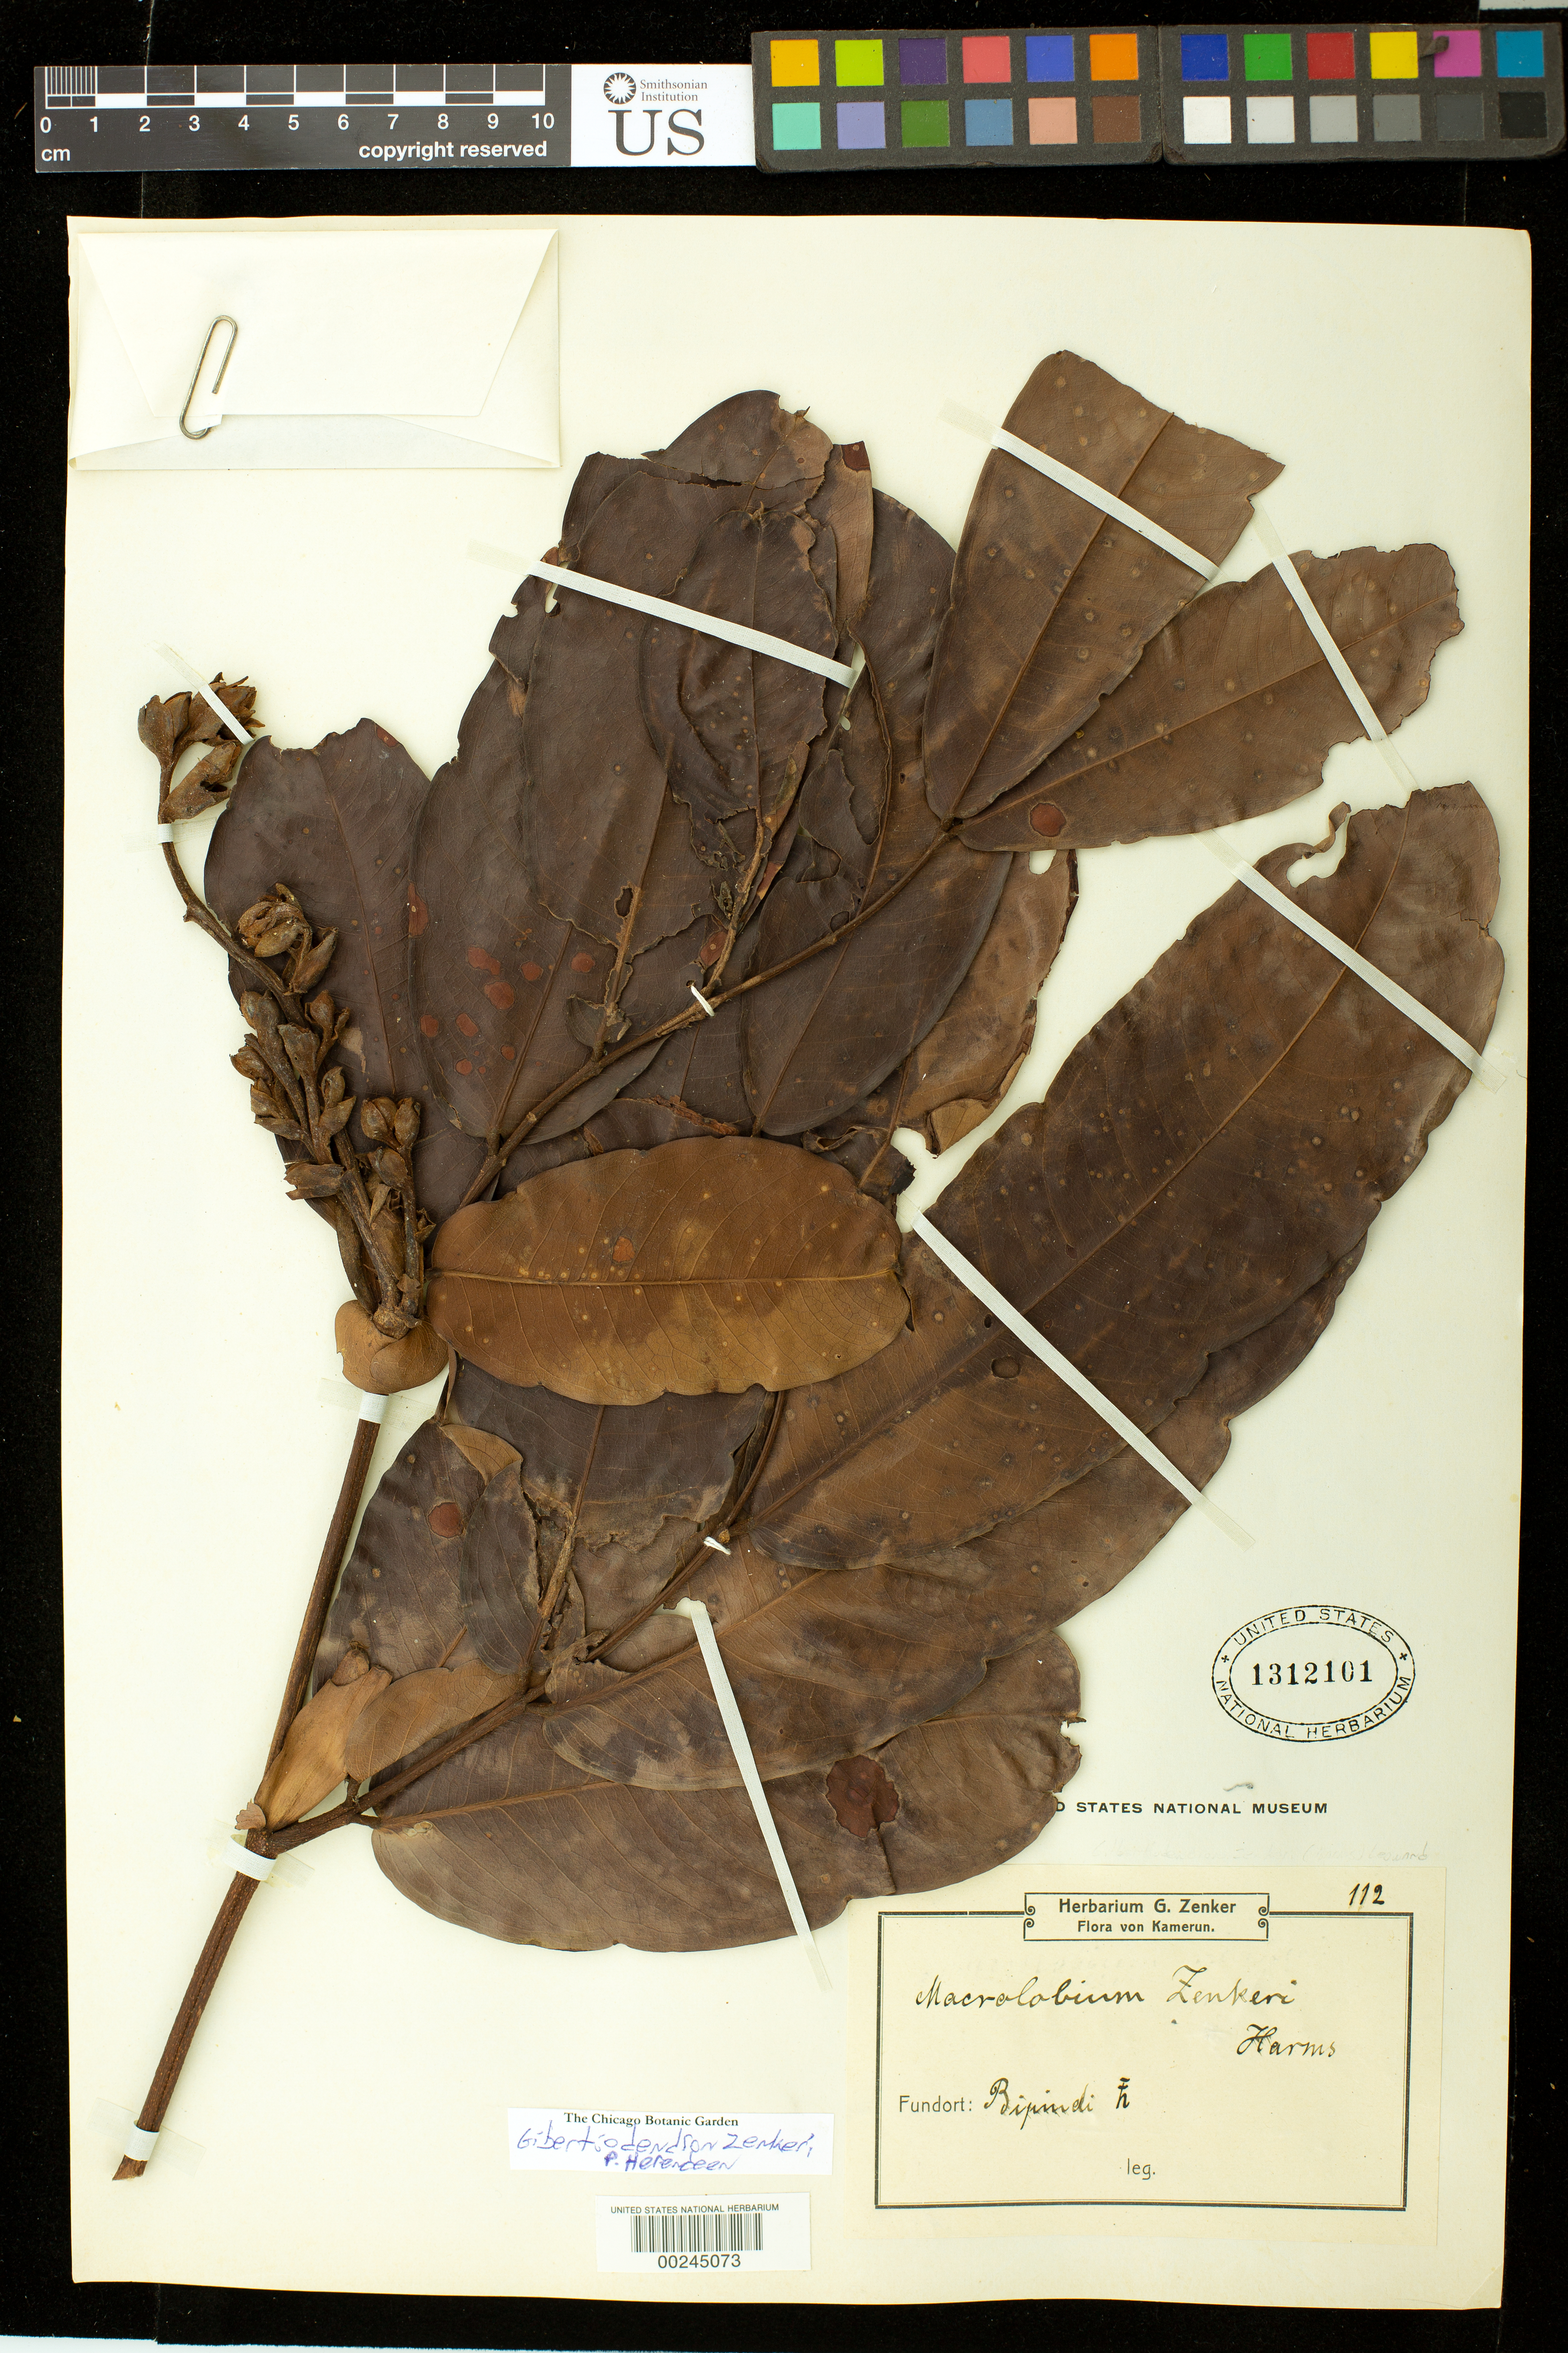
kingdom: Plantae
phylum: Tracheophyta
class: Magnoliopsida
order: Fabales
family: Fabaceae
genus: Macrolobium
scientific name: Macrolobium zenkeri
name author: Harms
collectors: G. A. Zenker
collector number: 112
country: Cameroon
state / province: Sud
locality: Bipinde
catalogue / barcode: US 1312101